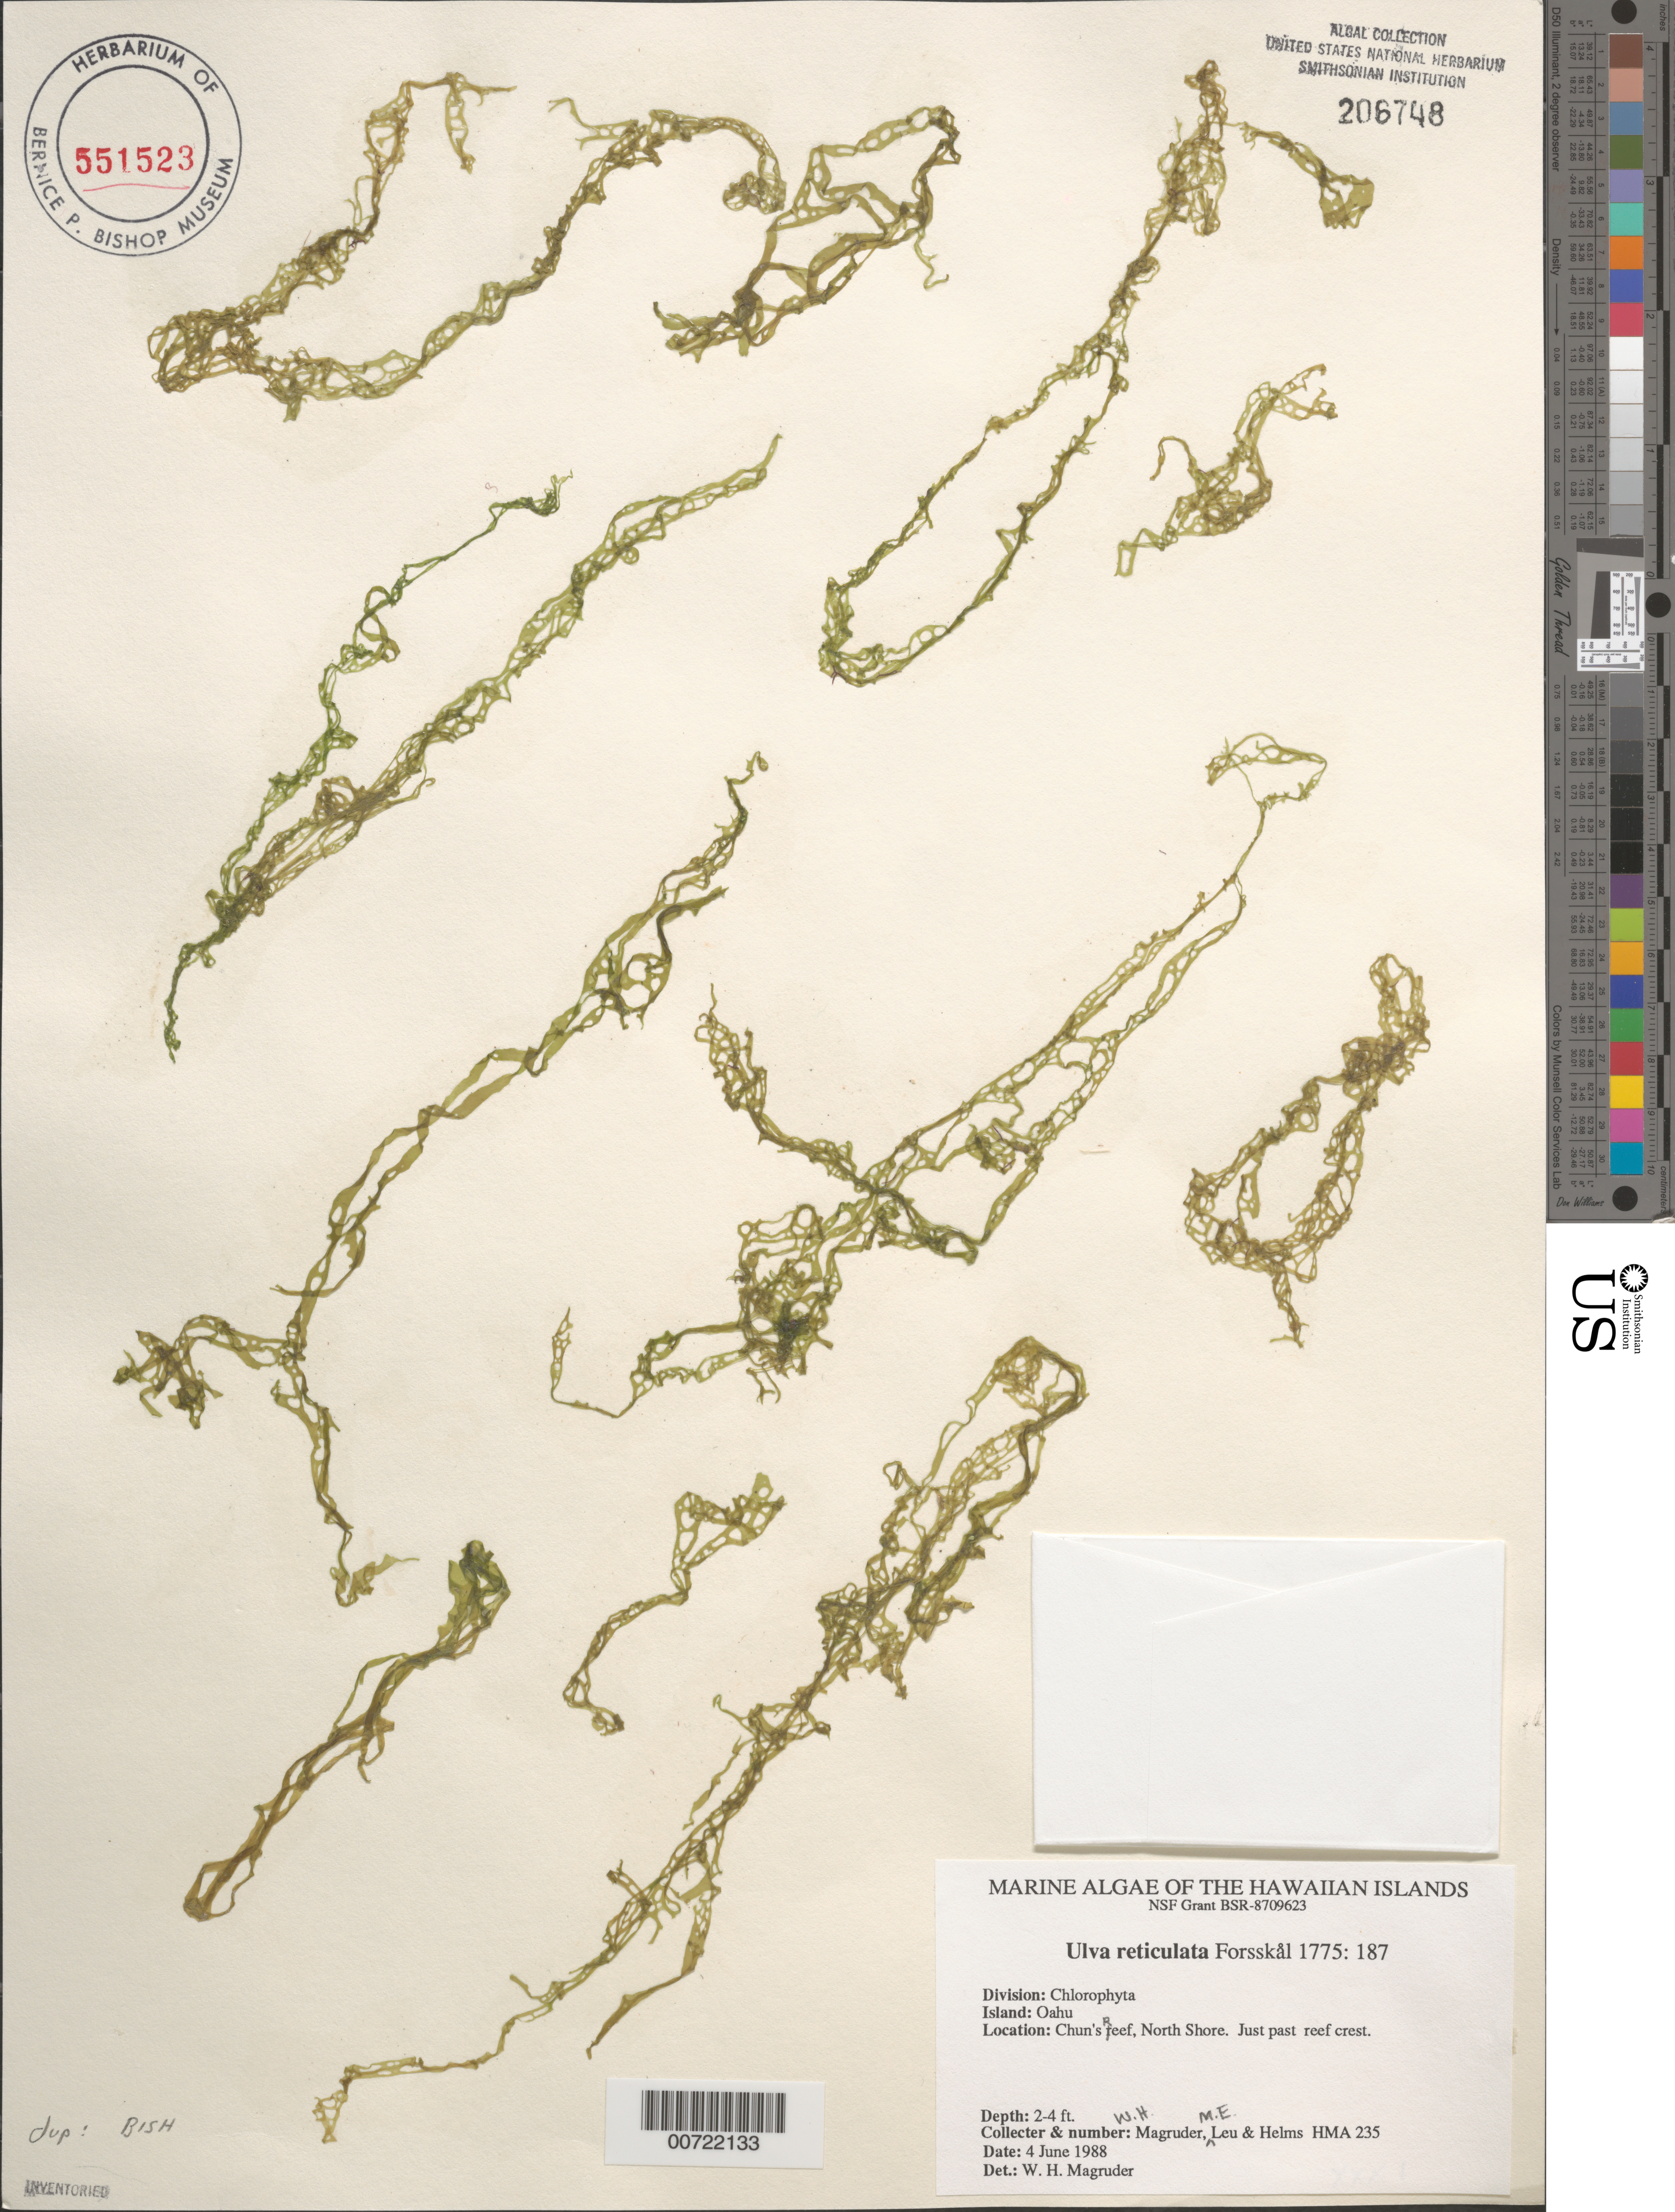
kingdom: Plantae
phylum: Chlorophyta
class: Ulvophyceae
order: Ulvales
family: Ulvaceae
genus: Ulva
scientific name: Ulva reticulata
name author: Forssk.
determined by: Magruder, W. H.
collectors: W. Magruder, M. Leu & Helms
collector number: HMA 235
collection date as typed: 04 Jun 1988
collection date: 1988-06-04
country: United States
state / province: Hawaii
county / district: Honolulu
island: Oahu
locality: Chun's Reef, North Shore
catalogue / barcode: US 207648